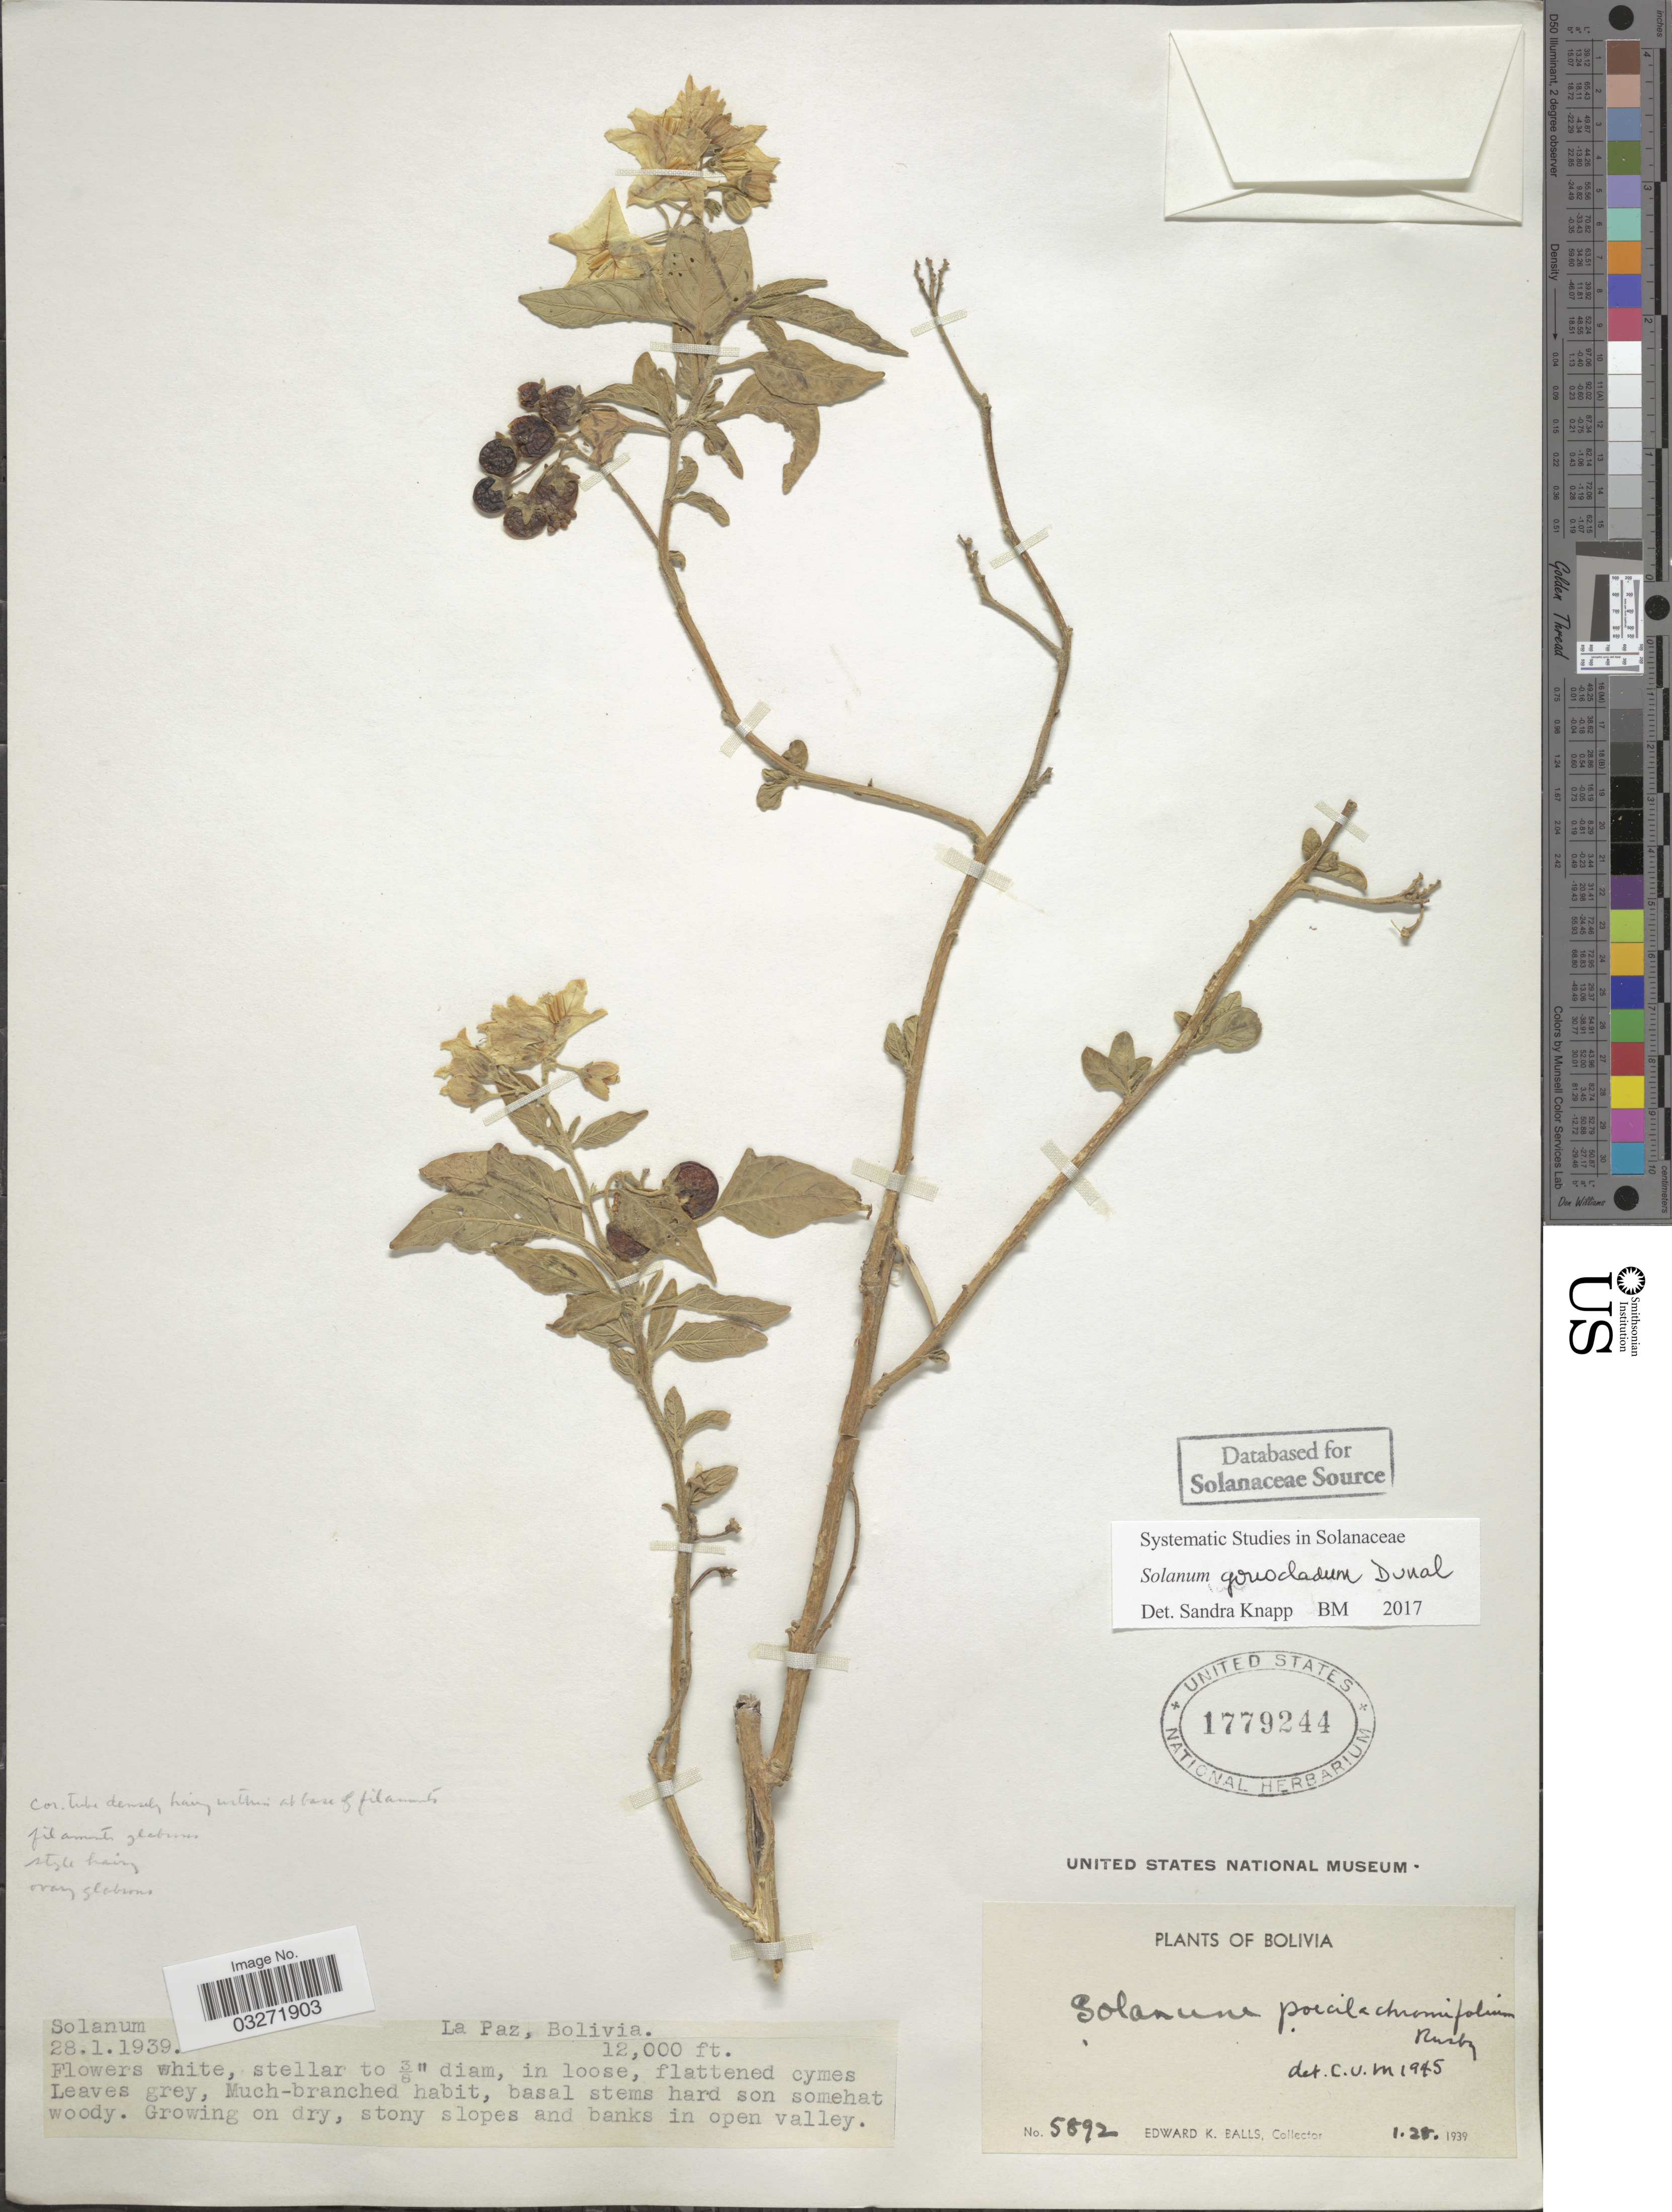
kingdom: Plantae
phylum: Tracheophyta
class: Magnoliopsida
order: Solanales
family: Solanaceae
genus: Solanum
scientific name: Solanum gonocladum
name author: Dunal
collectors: E. K. Balls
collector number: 5892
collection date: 1939-01-28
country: Bolivia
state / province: La Paz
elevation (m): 3658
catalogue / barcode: US 1779244